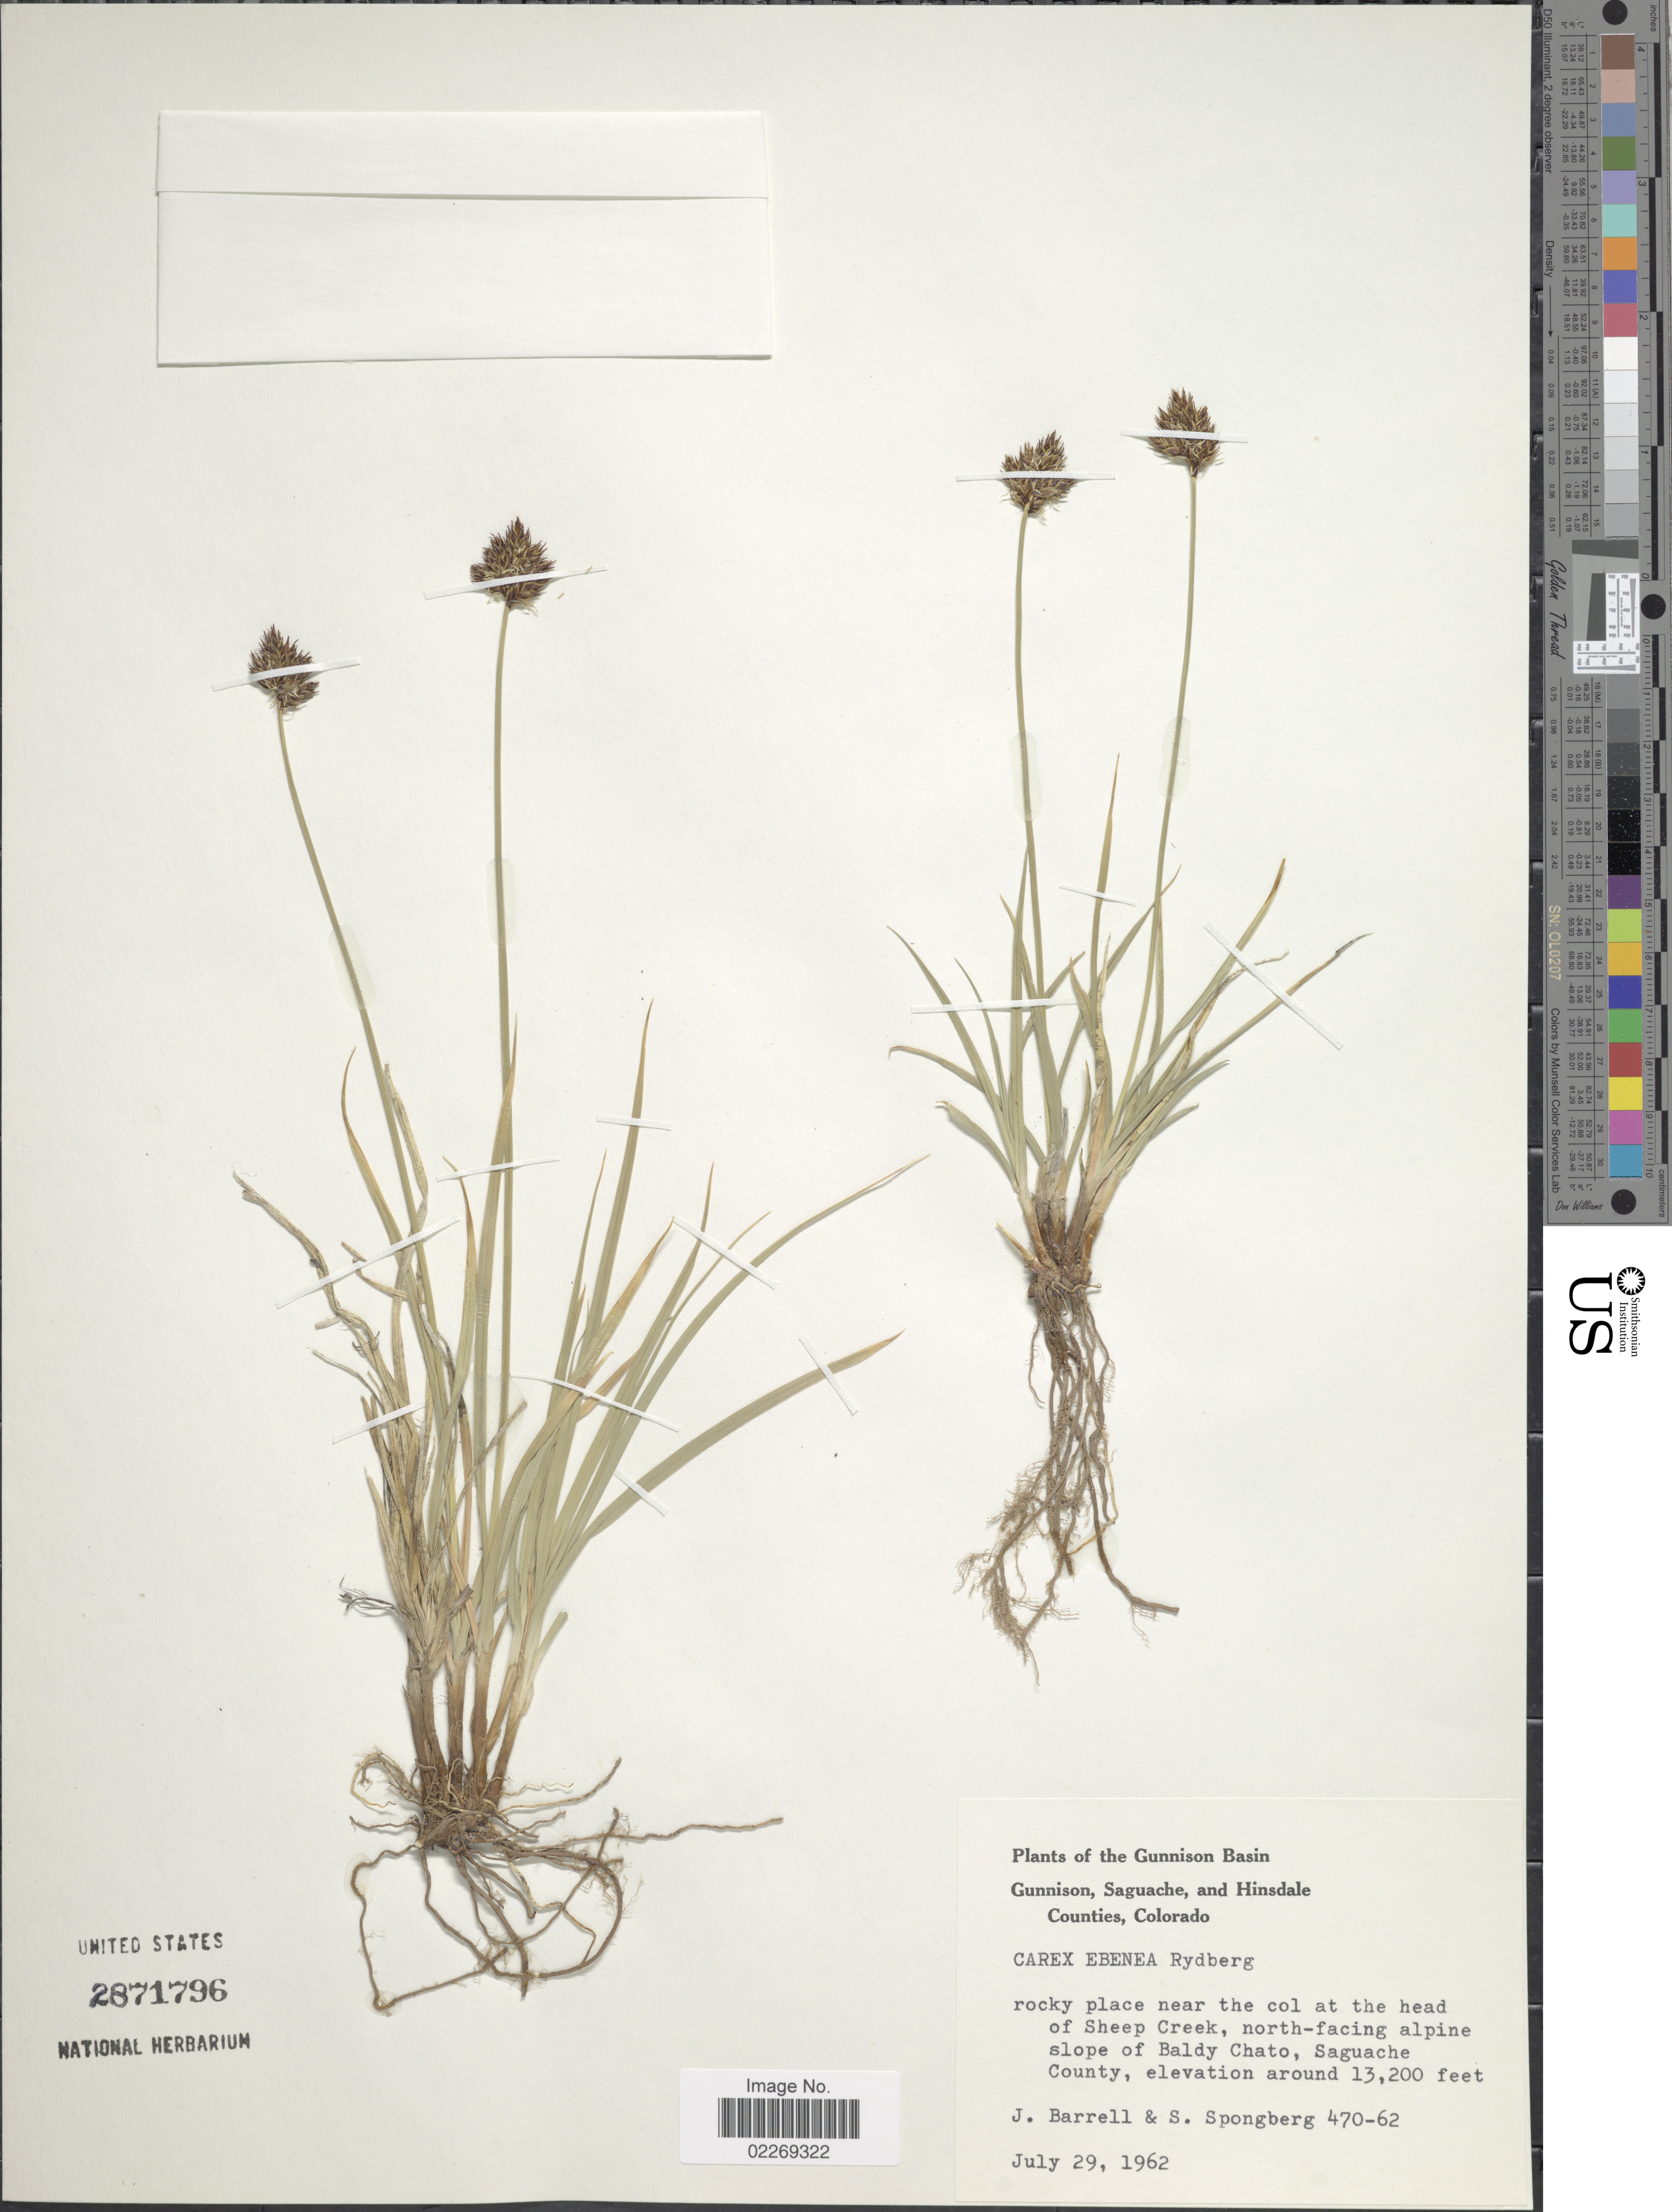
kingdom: Plantae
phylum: Tracheophyta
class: Liliopsida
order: Poales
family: Cyperaceae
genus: Carex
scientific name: Carex ebenea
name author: Rydb.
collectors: J. Barrell & S. A.Spongberg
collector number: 470-62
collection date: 1962-07-29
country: United States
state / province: Colorado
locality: Gunnison Basin. Rocky place near the col at the head of Sheep Creek, north-facing alpine slope of Baldy Chato, Saguache County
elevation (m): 4023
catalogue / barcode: US 2871796